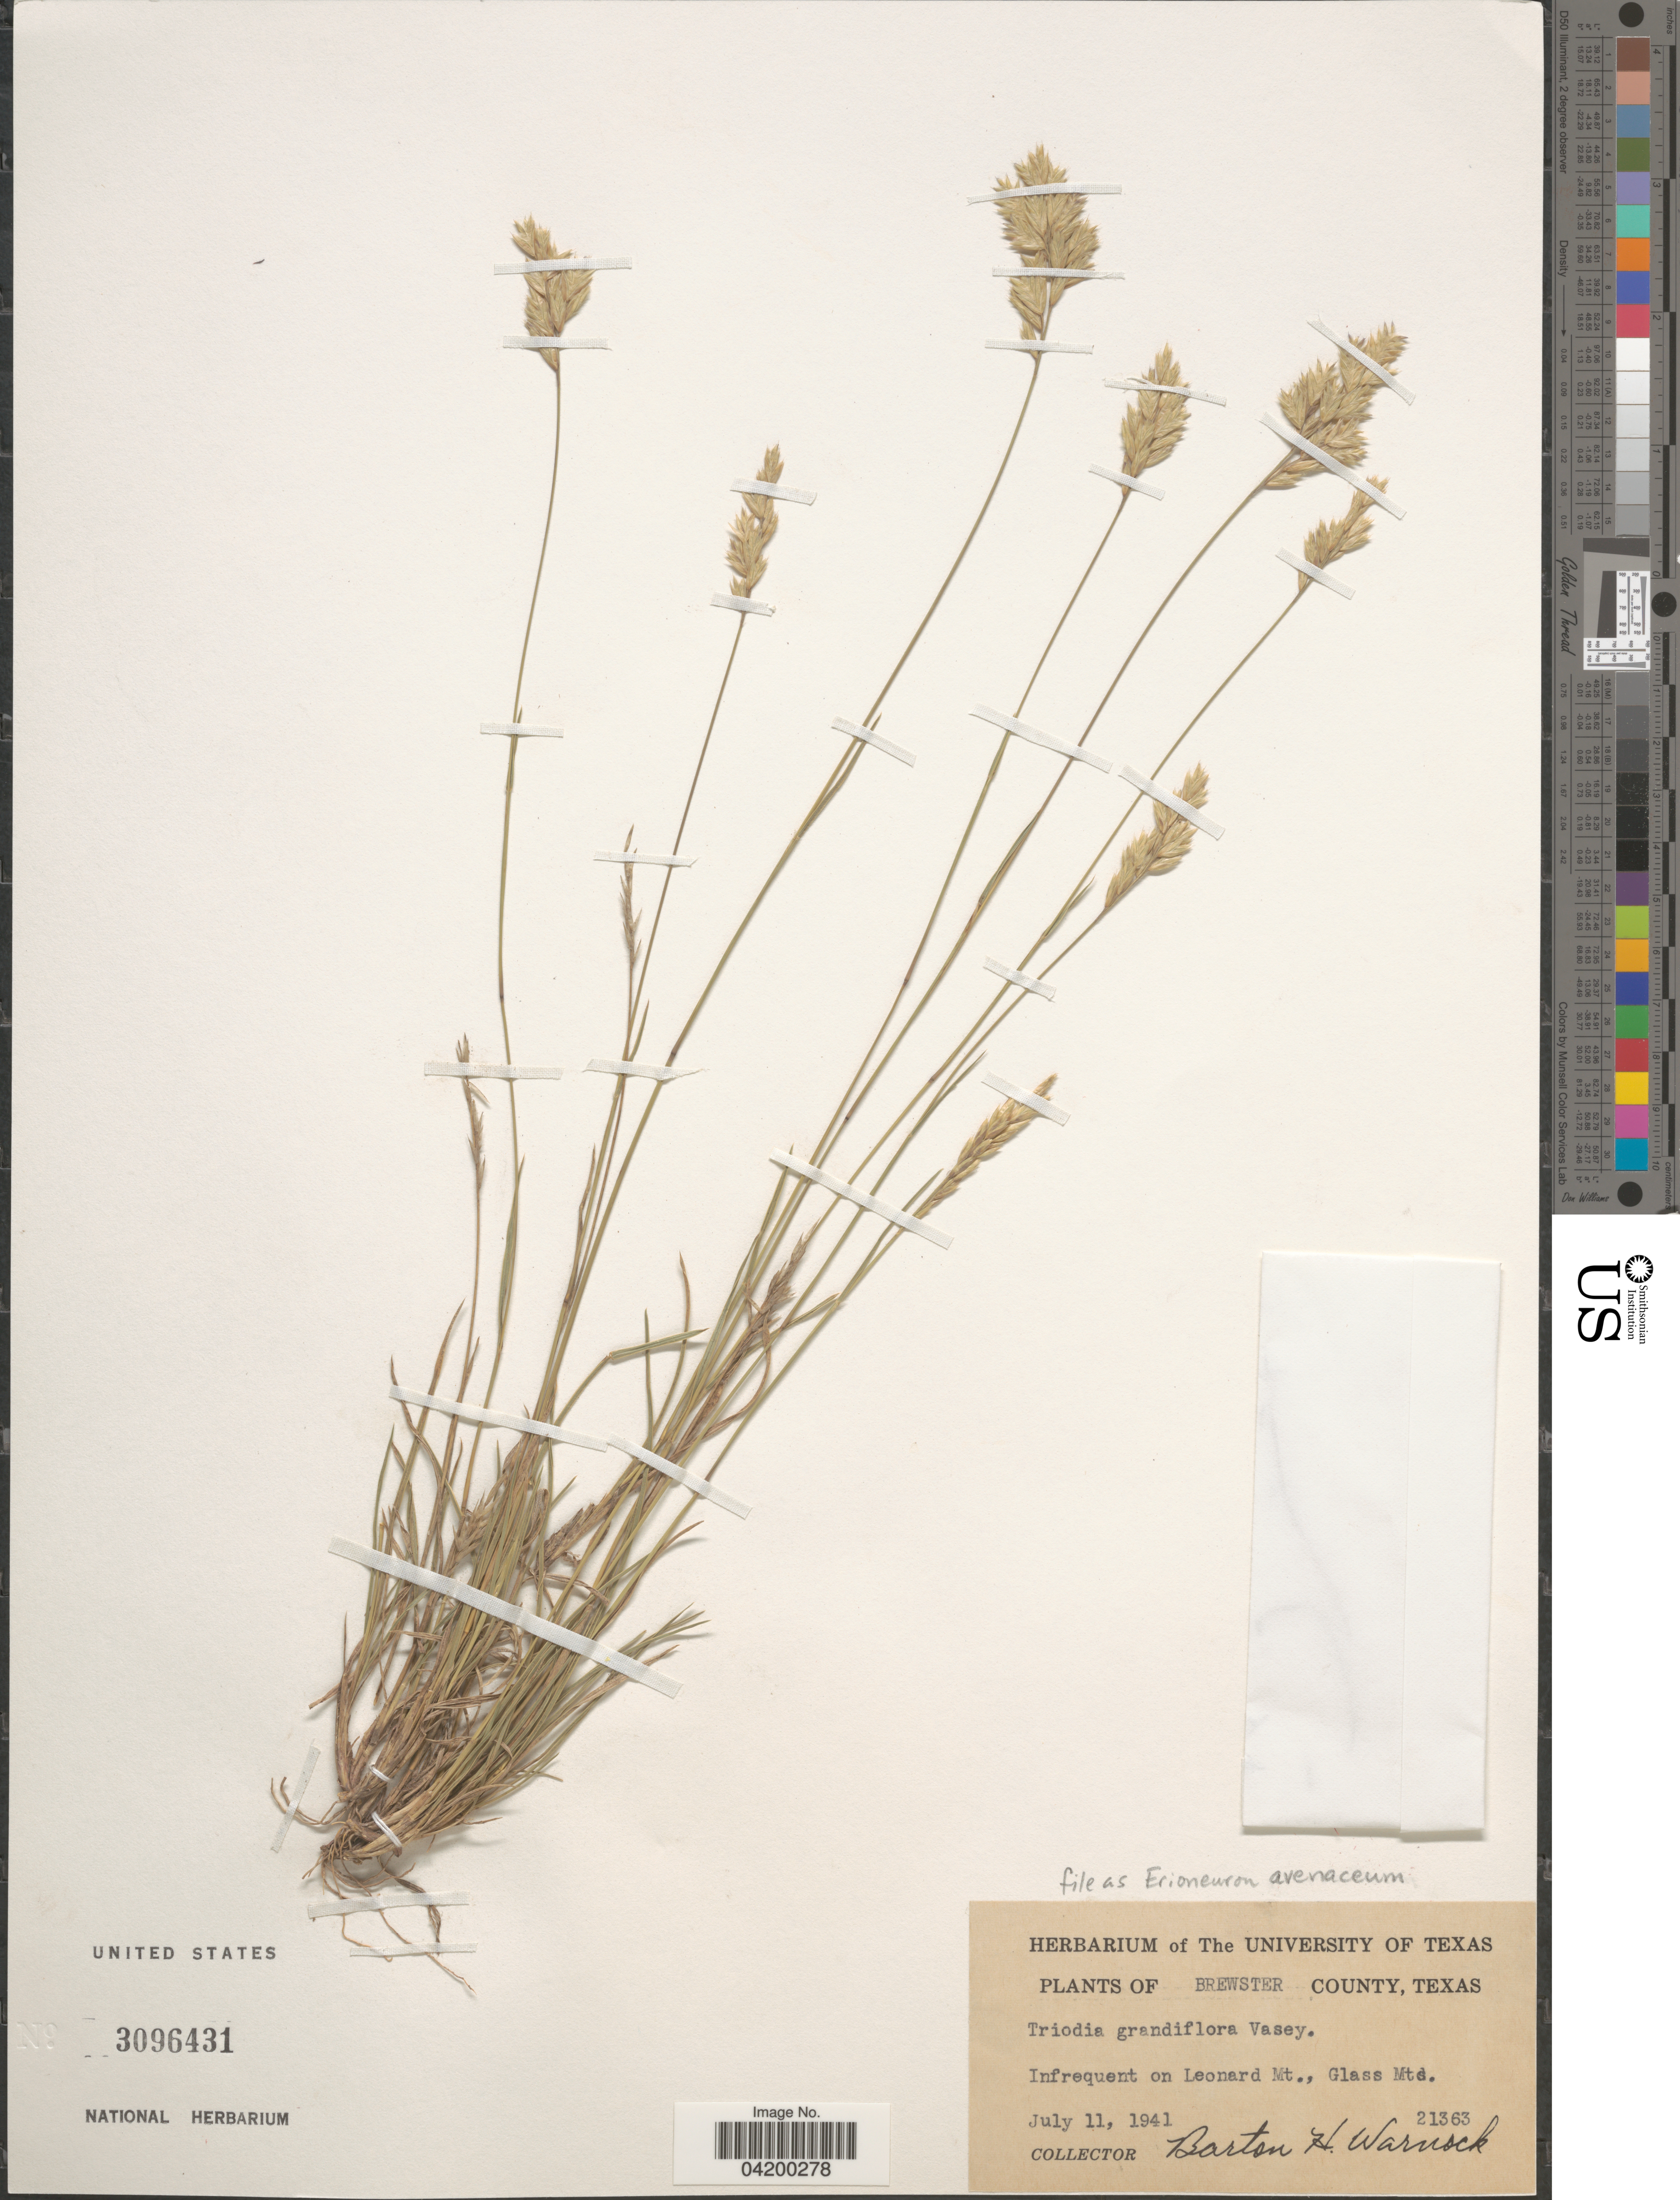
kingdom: Plantae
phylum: Tracheophyta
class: Liliopsida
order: Poales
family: Poaceae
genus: Erioneuron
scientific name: Erioneuron avenaceum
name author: (Kunth) Tateoka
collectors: B. H. Warnock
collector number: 21363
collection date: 1941-07-11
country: United States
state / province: Texas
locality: Brewster County. Infrequent on Leonard Mt., Glass Mts.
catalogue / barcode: US 3096431